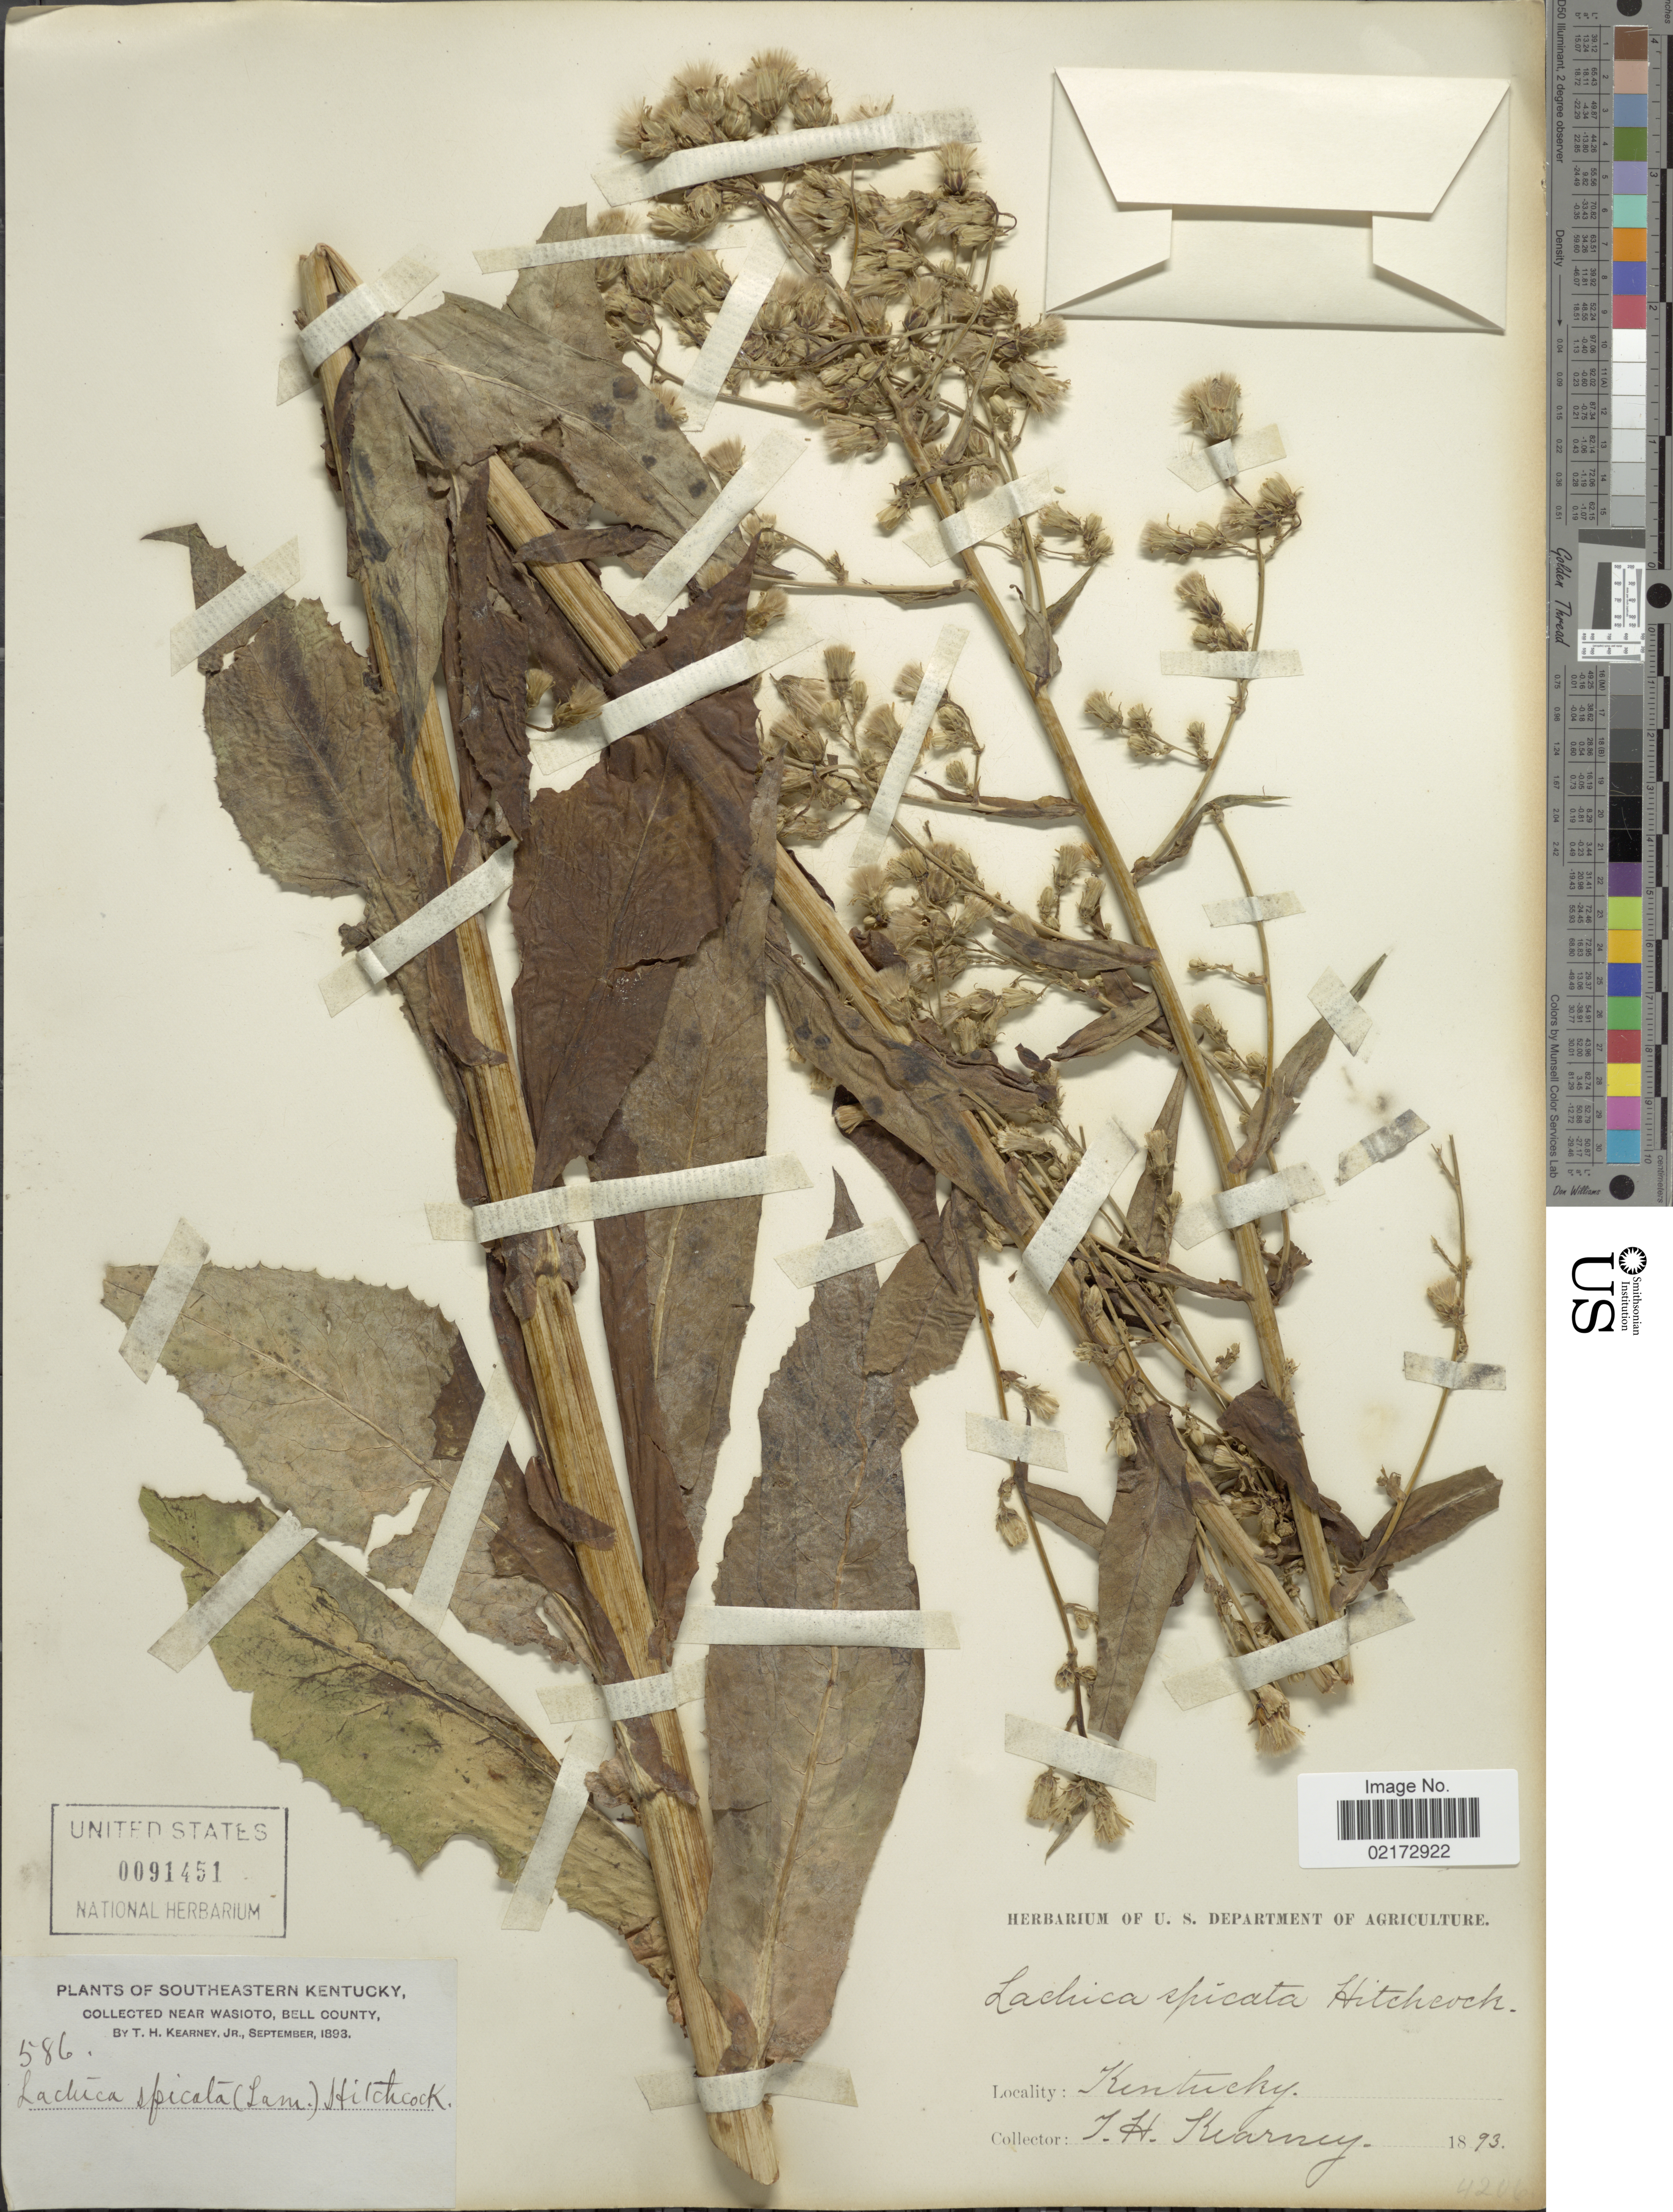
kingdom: Plantae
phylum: Tracheophyta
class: Magnoliopsida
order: Asterales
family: Asteraceae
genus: Lactuca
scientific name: Lactuca biennis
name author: (Moench) Fernald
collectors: T. H. Kearney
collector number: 586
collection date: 1893-09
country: United States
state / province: Kentucky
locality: Southeastern Kentucky, near Wasioto, Bell County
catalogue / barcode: US 91451